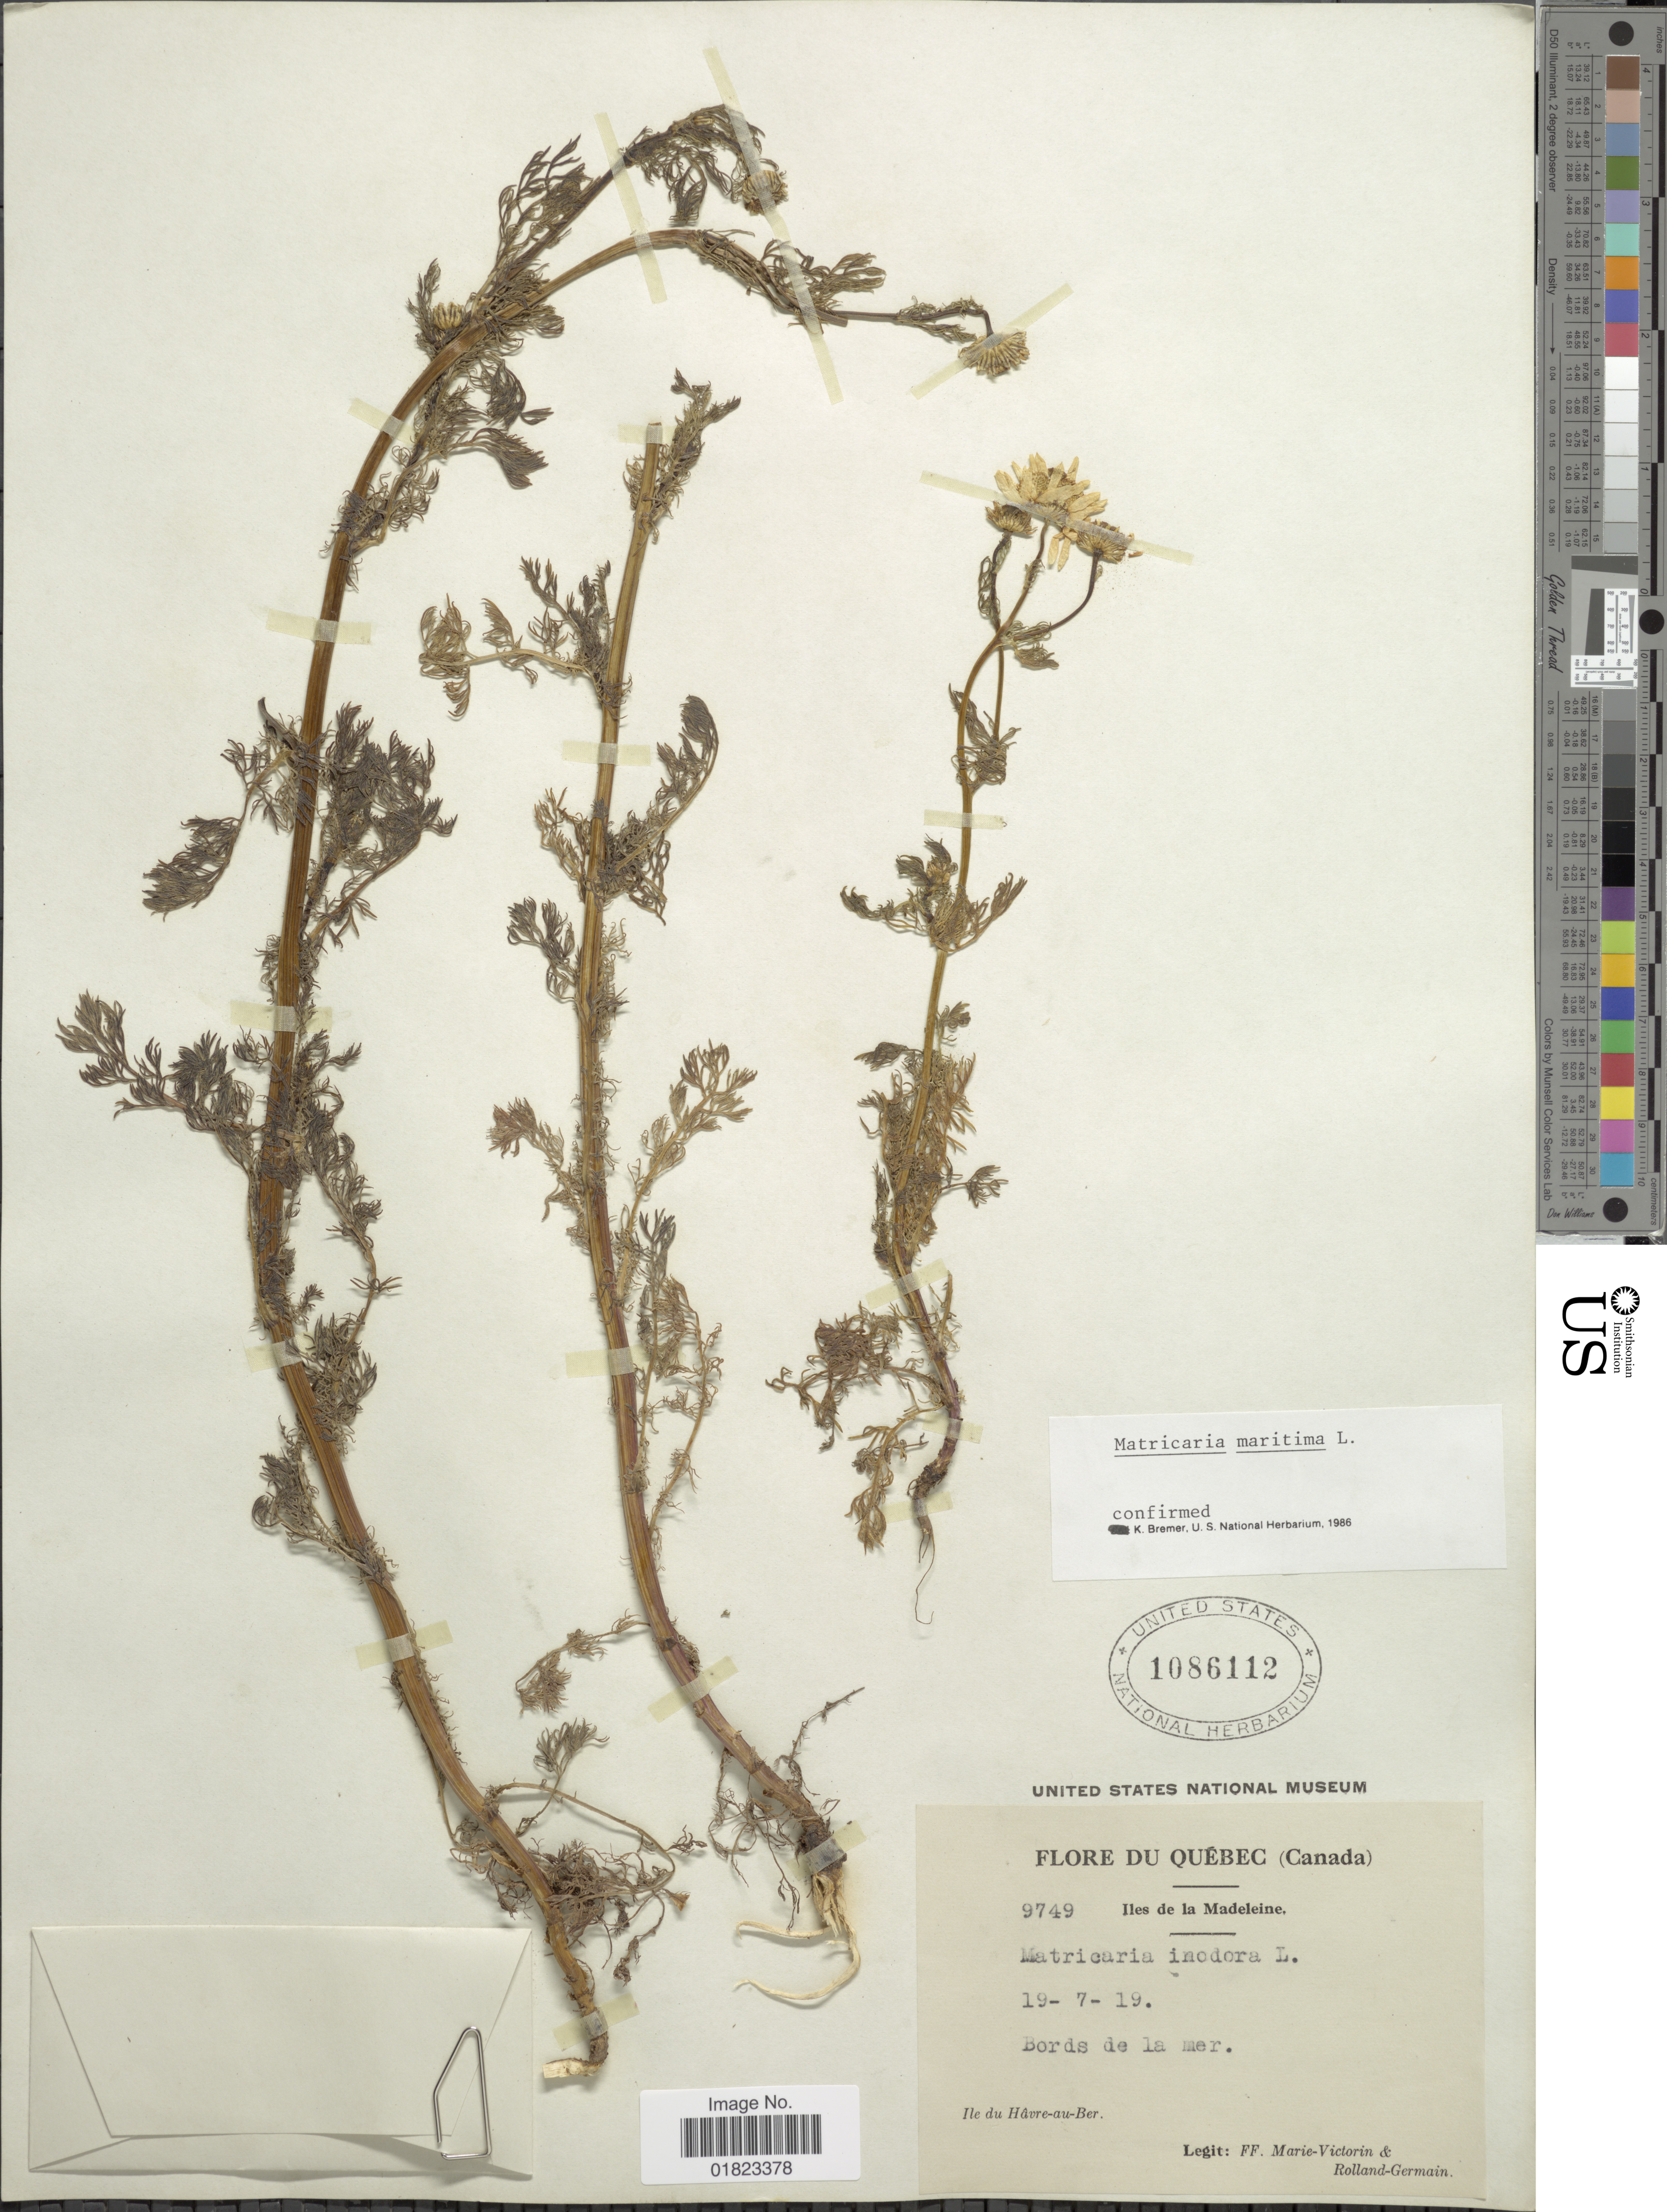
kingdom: Plantae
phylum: Tracheophyta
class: Magnoliopsida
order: Asterales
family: Asteraceae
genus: Tripleurospermum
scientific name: Tripleurospermum maritimum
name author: (L.) W.D.J. Koch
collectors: Fr. Marie-Victorin & Rolland-Germain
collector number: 9749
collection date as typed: Transcribed d/m/y: 19/7/19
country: Canada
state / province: Quebec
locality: Quebec (Canada). Iles de la Madeleine. Bords de la mer. Ile du Havre-au-Ber.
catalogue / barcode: US 1086112